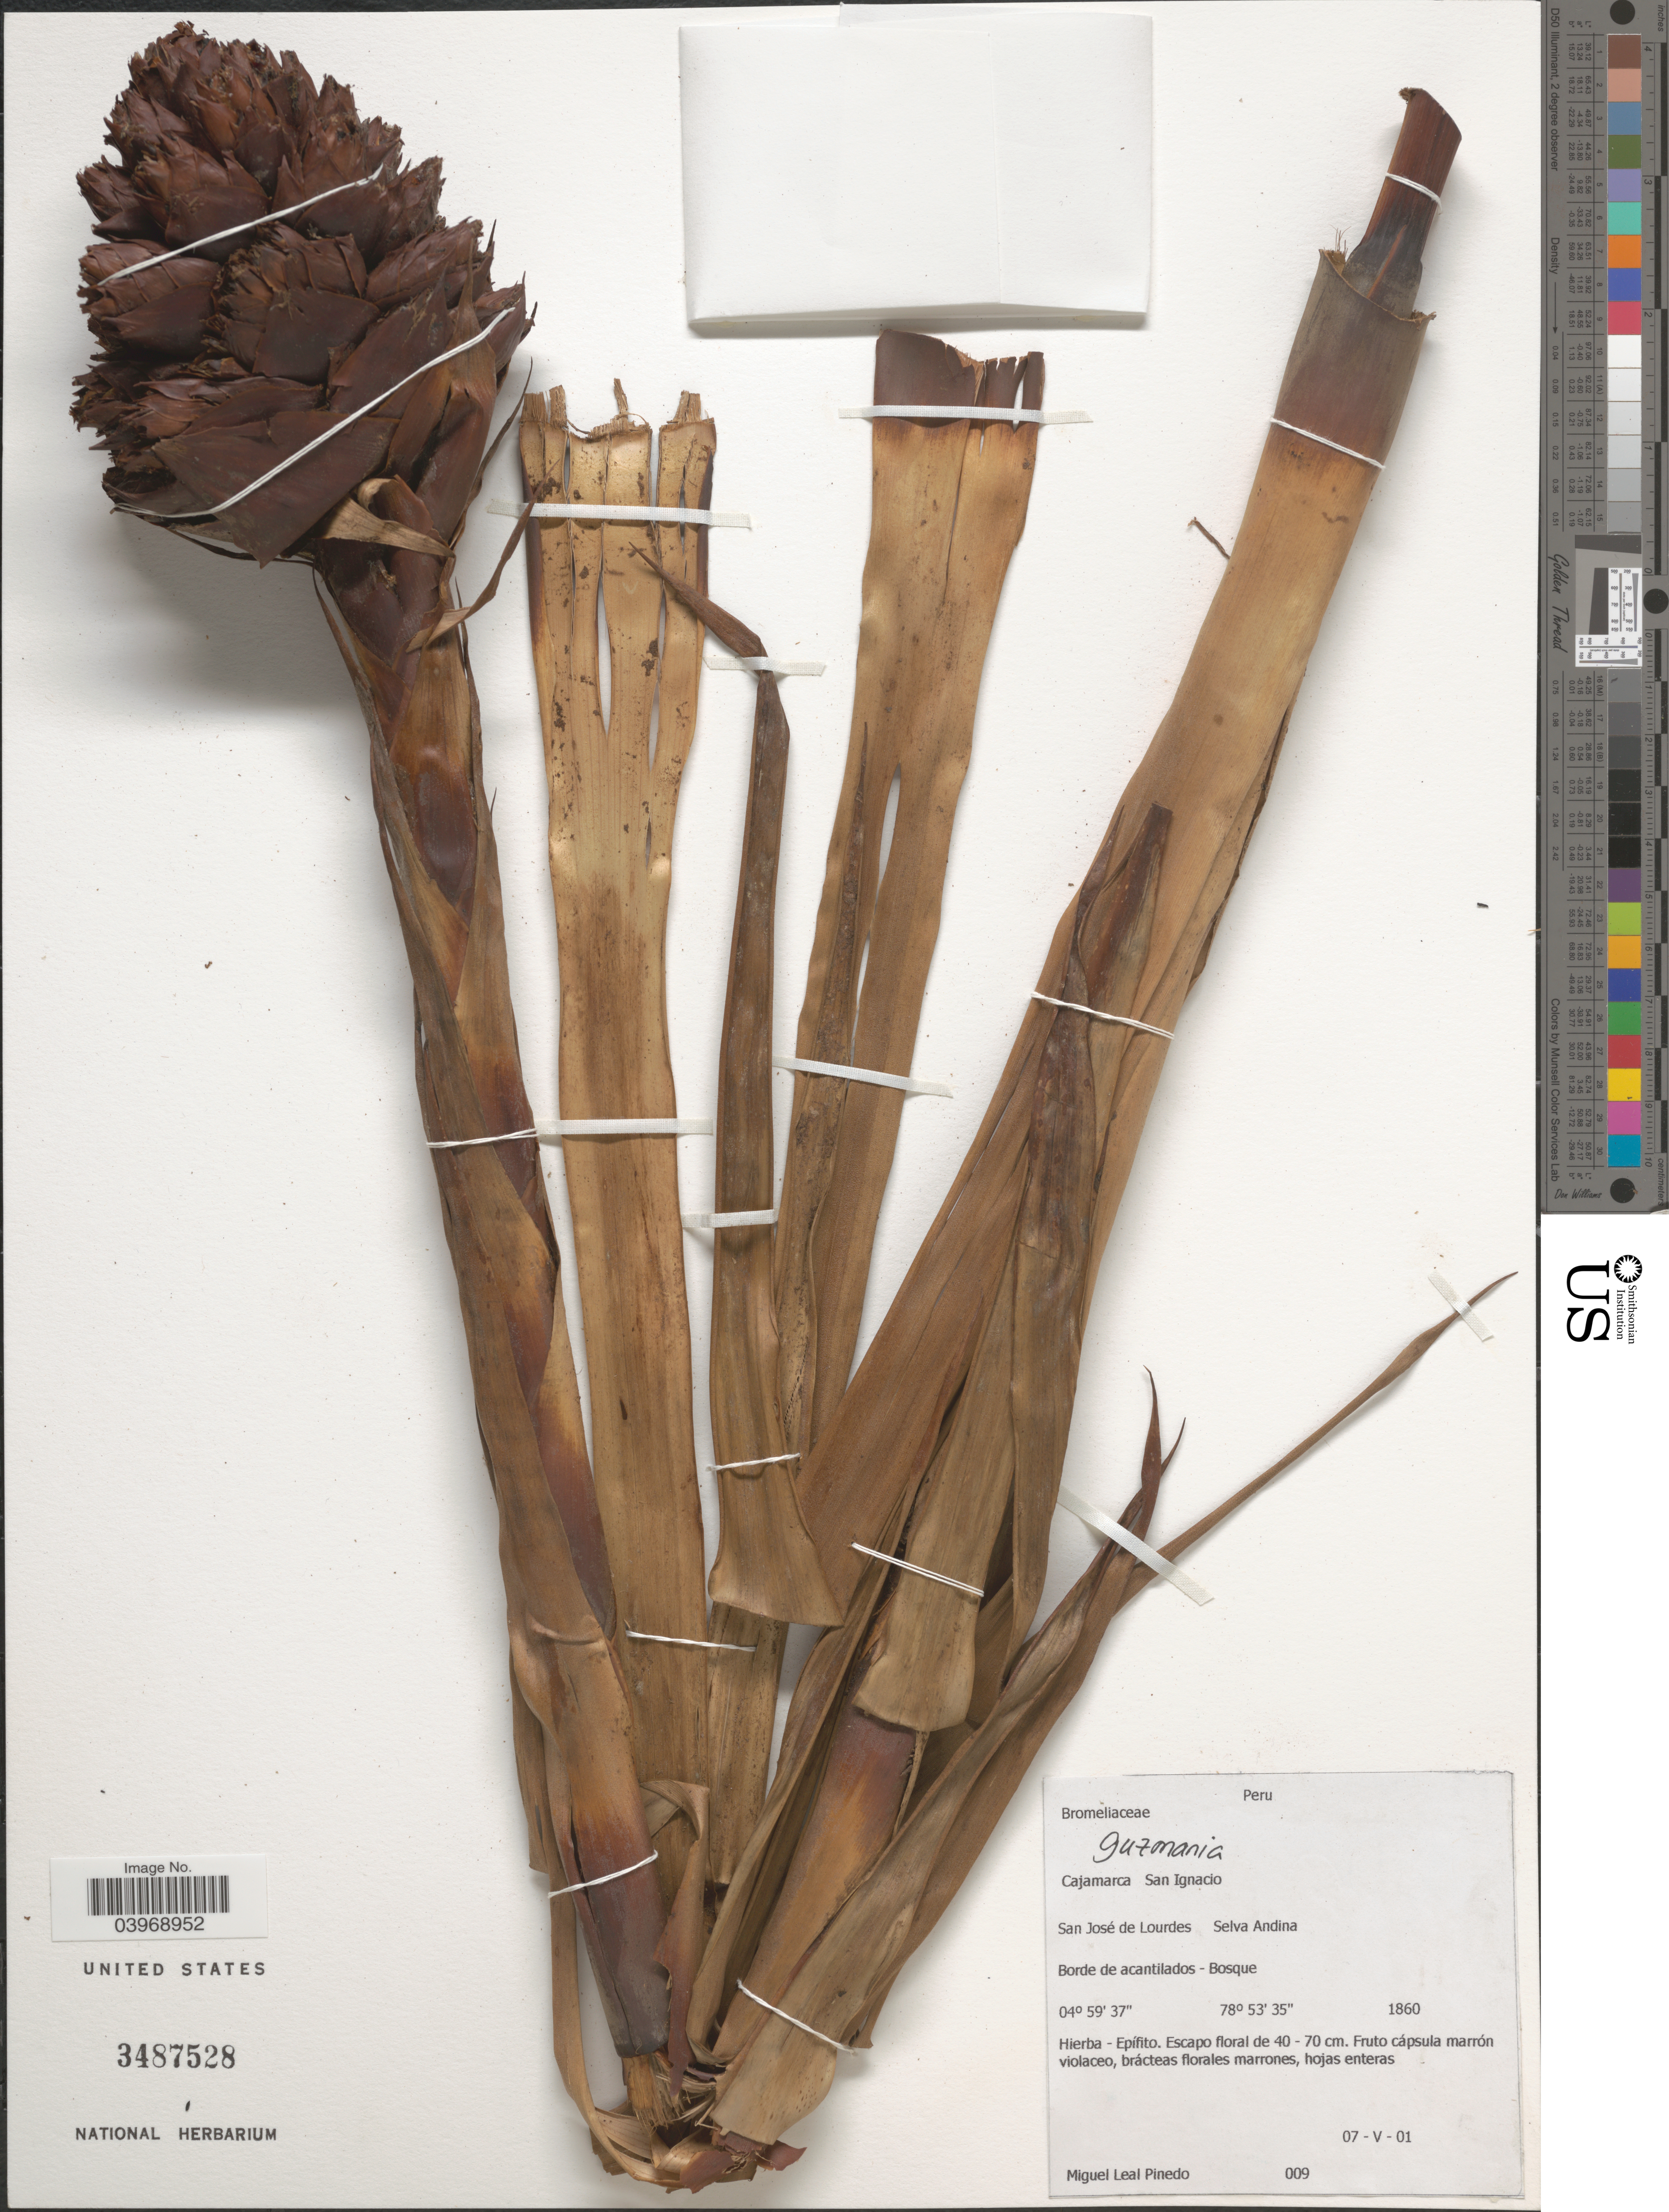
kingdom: Plantae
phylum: Tracheophyta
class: Liliopsida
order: Poales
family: Bromeliaceae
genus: Guzmania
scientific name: Guzmania sp.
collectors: M. E. Leal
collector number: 009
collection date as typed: Transcribed d/m/y: 7/5/1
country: Peru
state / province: Cajamarca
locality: San Ignacio. San José de Lourdes Selva Andina.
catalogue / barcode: US 3487528